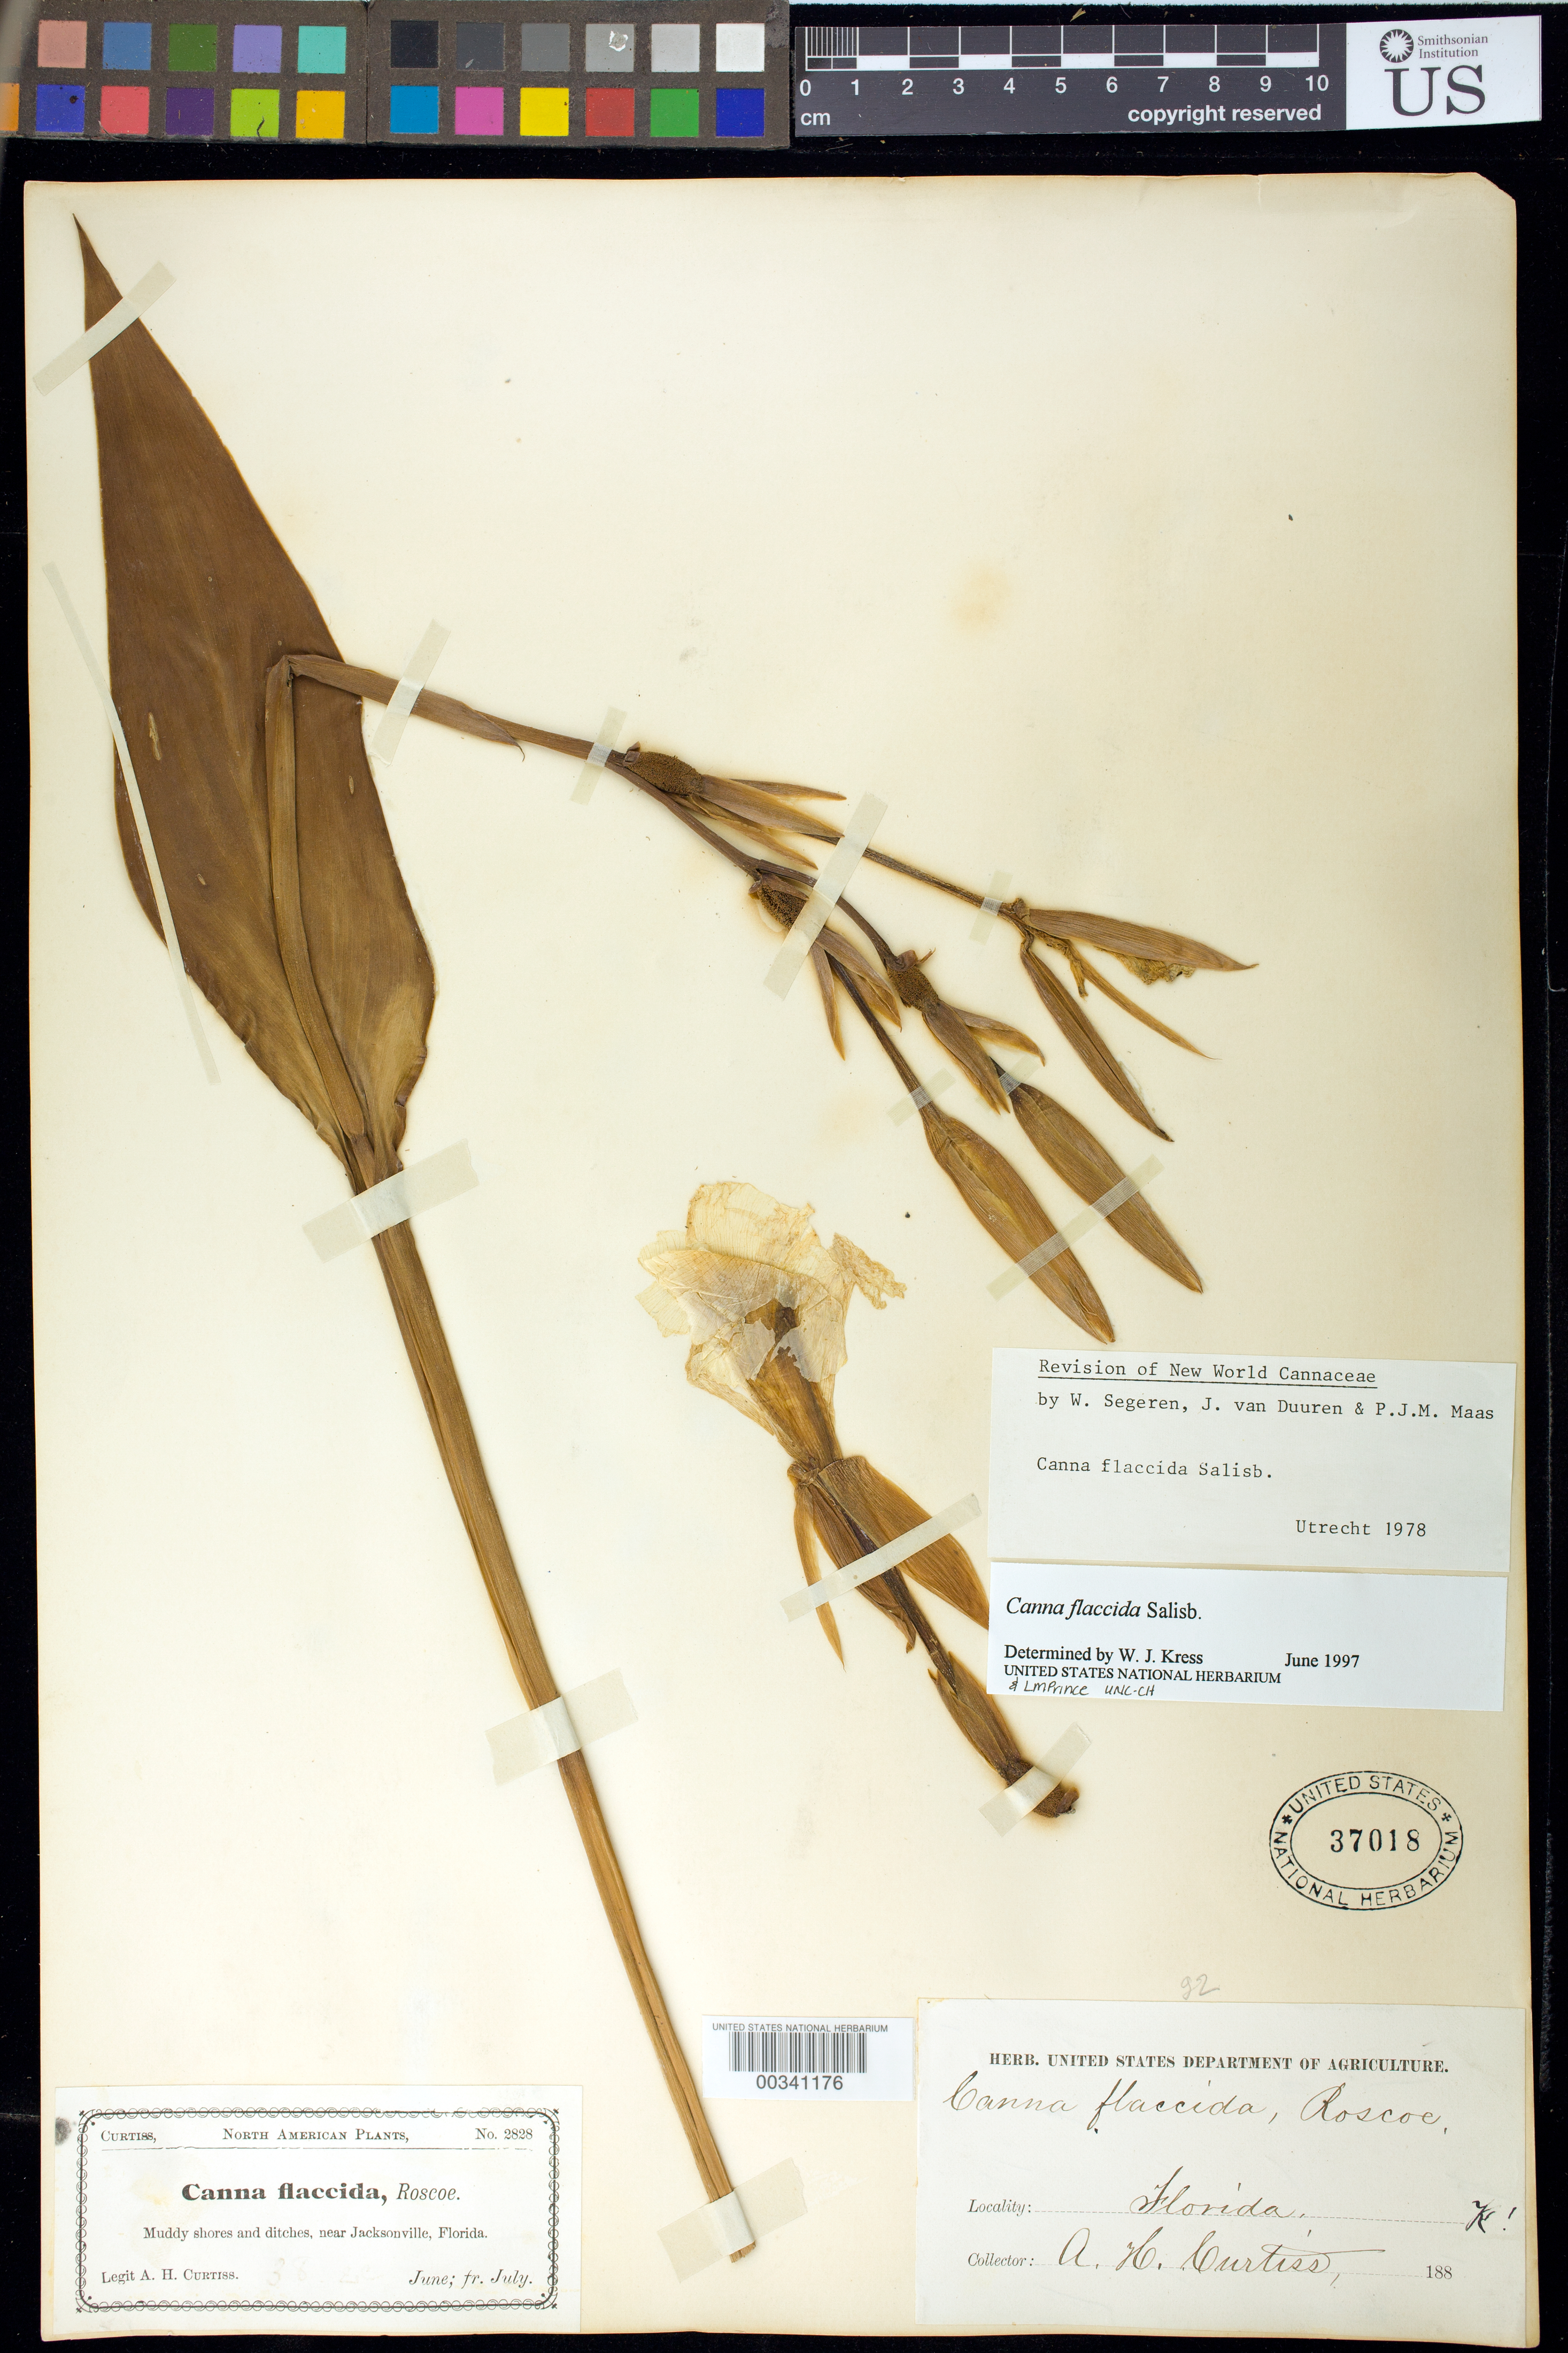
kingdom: Plantae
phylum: Tracheophyta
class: Liliopsida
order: Zingiberales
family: Cannaceae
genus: Canna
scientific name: Canna flaccida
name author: Salisb.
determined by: Segeren, W.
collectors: A. H. Curtiss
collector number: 2828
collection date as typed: Jun 188-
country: United States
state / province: Florida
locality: Near jacksonville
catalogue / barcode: US 37018